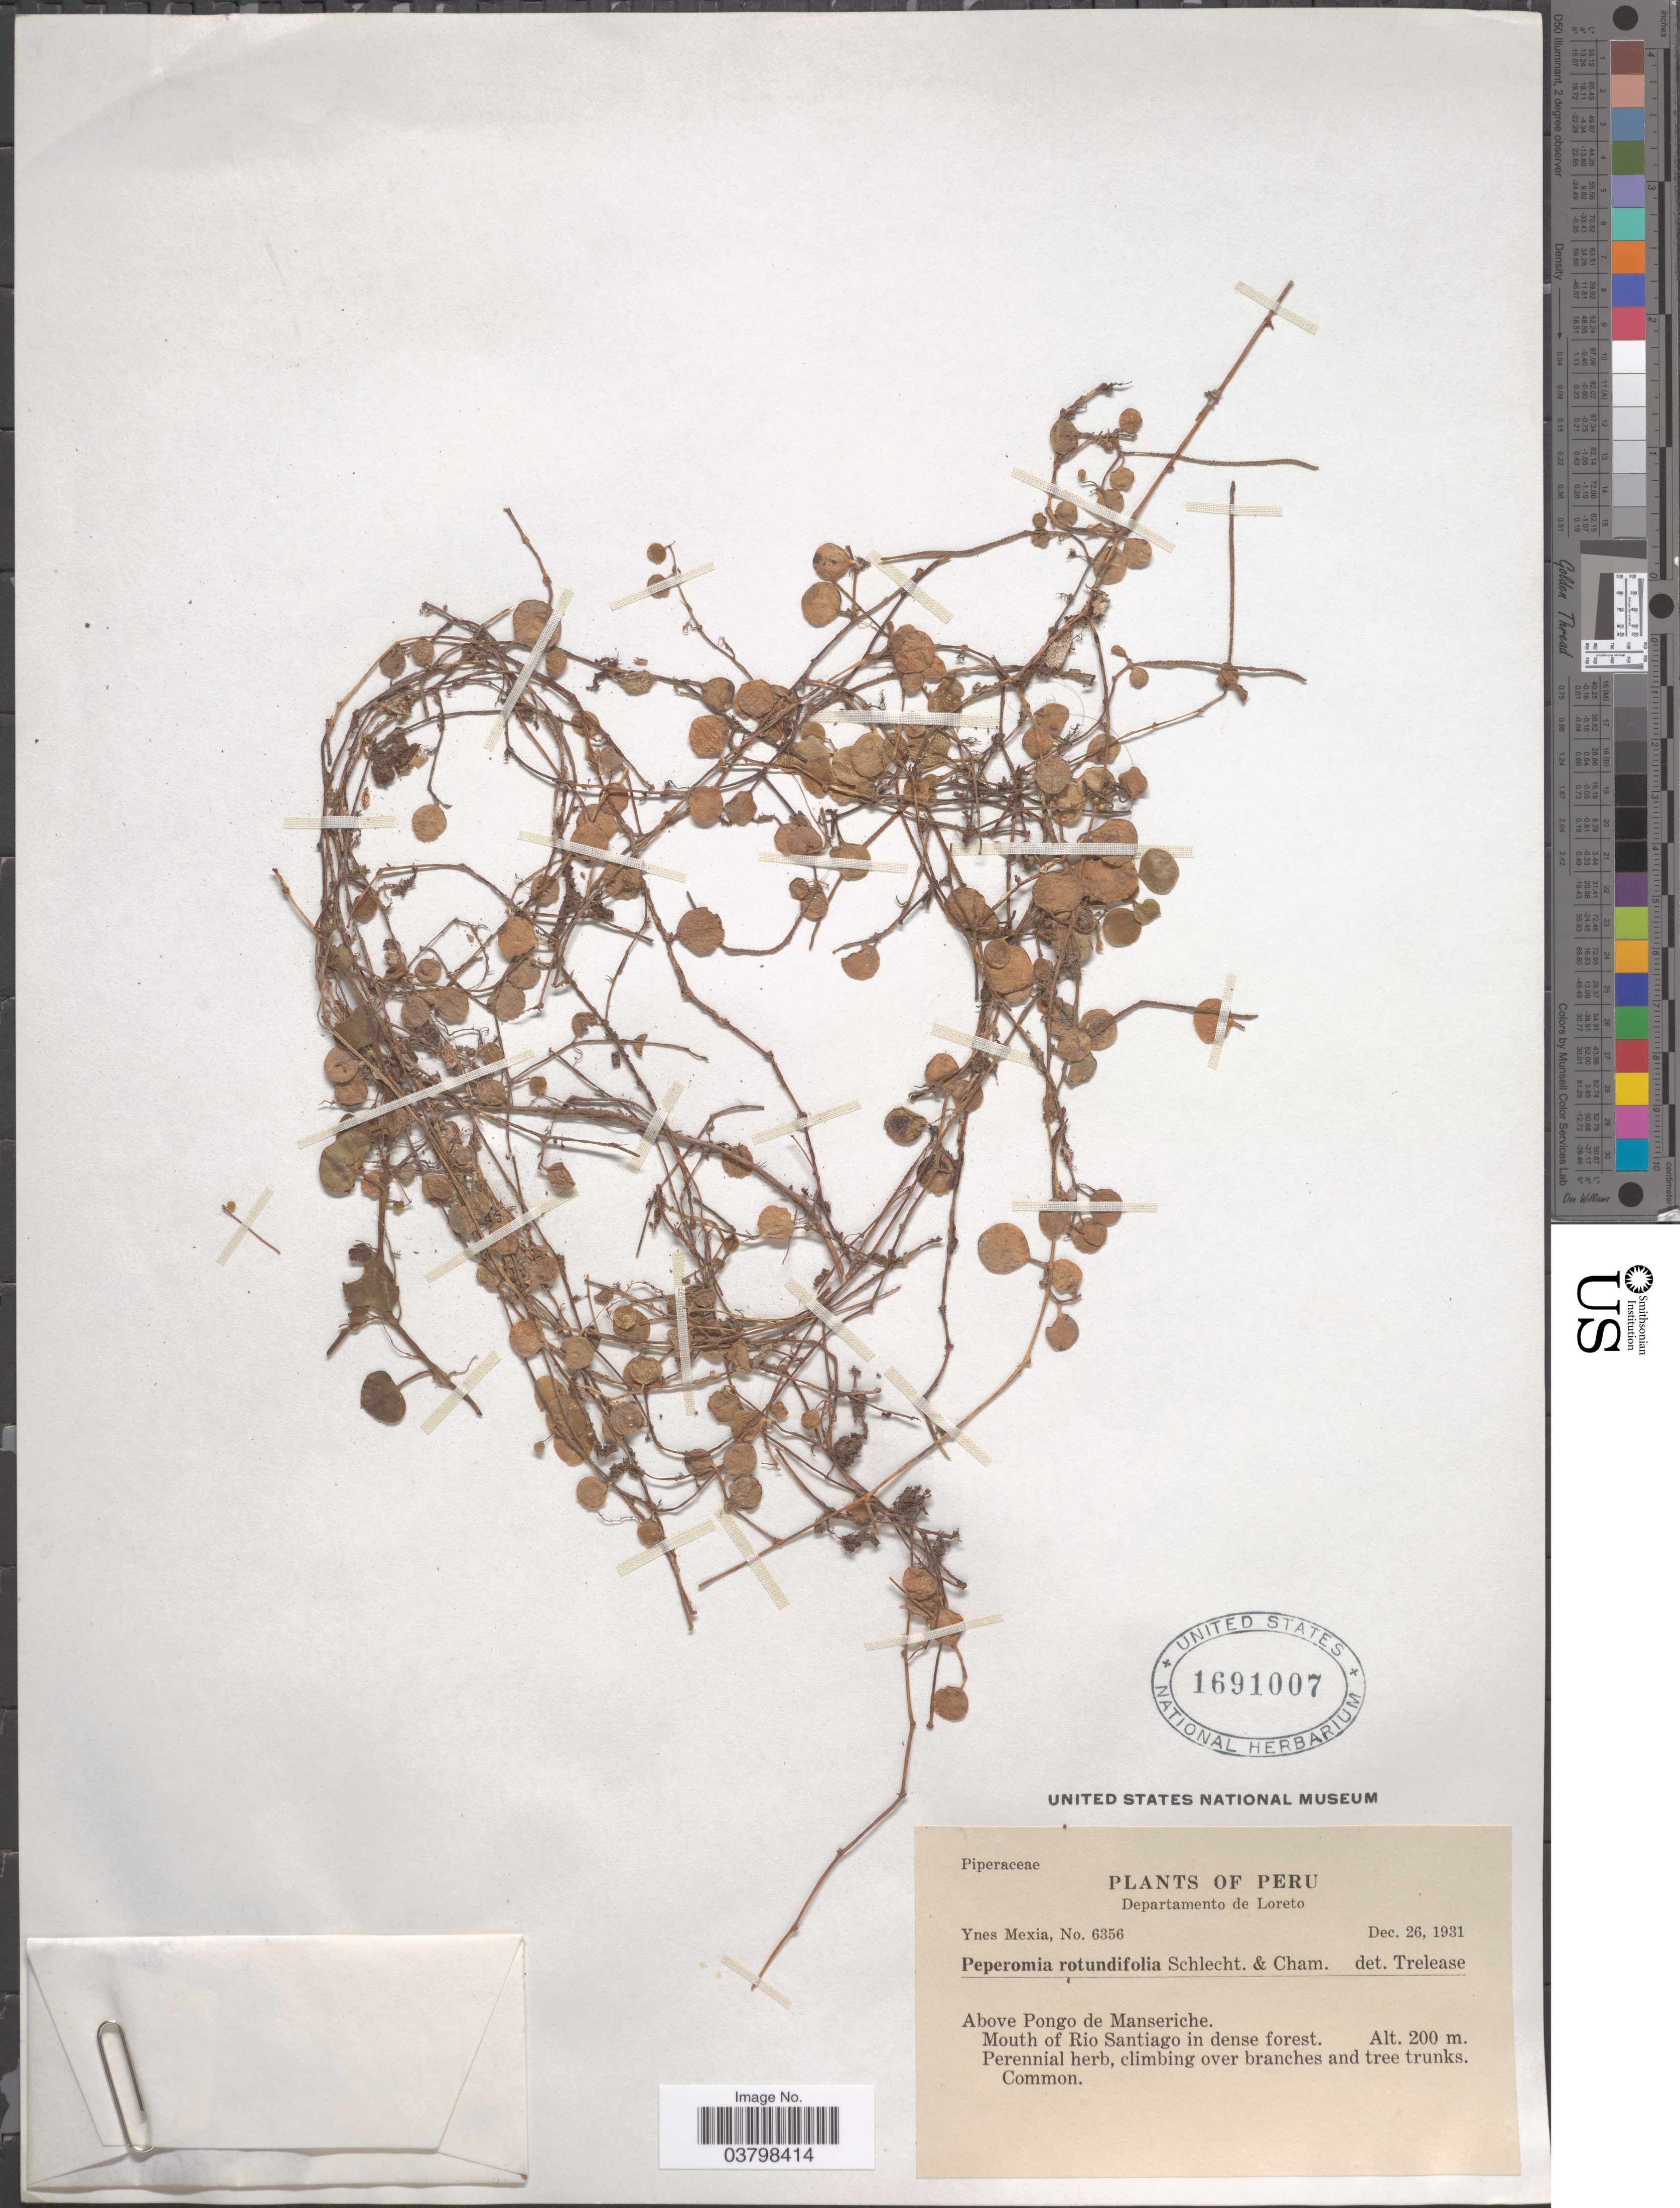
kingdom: Plantae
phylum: Tracheophyta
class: Magnoliopsida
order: Piperales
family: Piperaceae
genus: Peperomia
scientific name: Peperomia rotundifolia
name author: (L.) Kunth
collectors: Y. Mexia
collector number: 6356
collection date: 1931-12-26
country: Peru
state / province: Loreto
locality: Departamento de Loreto. Above Pongo de Manseriche. Mouth of Rio Santiago in dense forest.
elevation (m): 200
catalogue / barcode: US 1691007